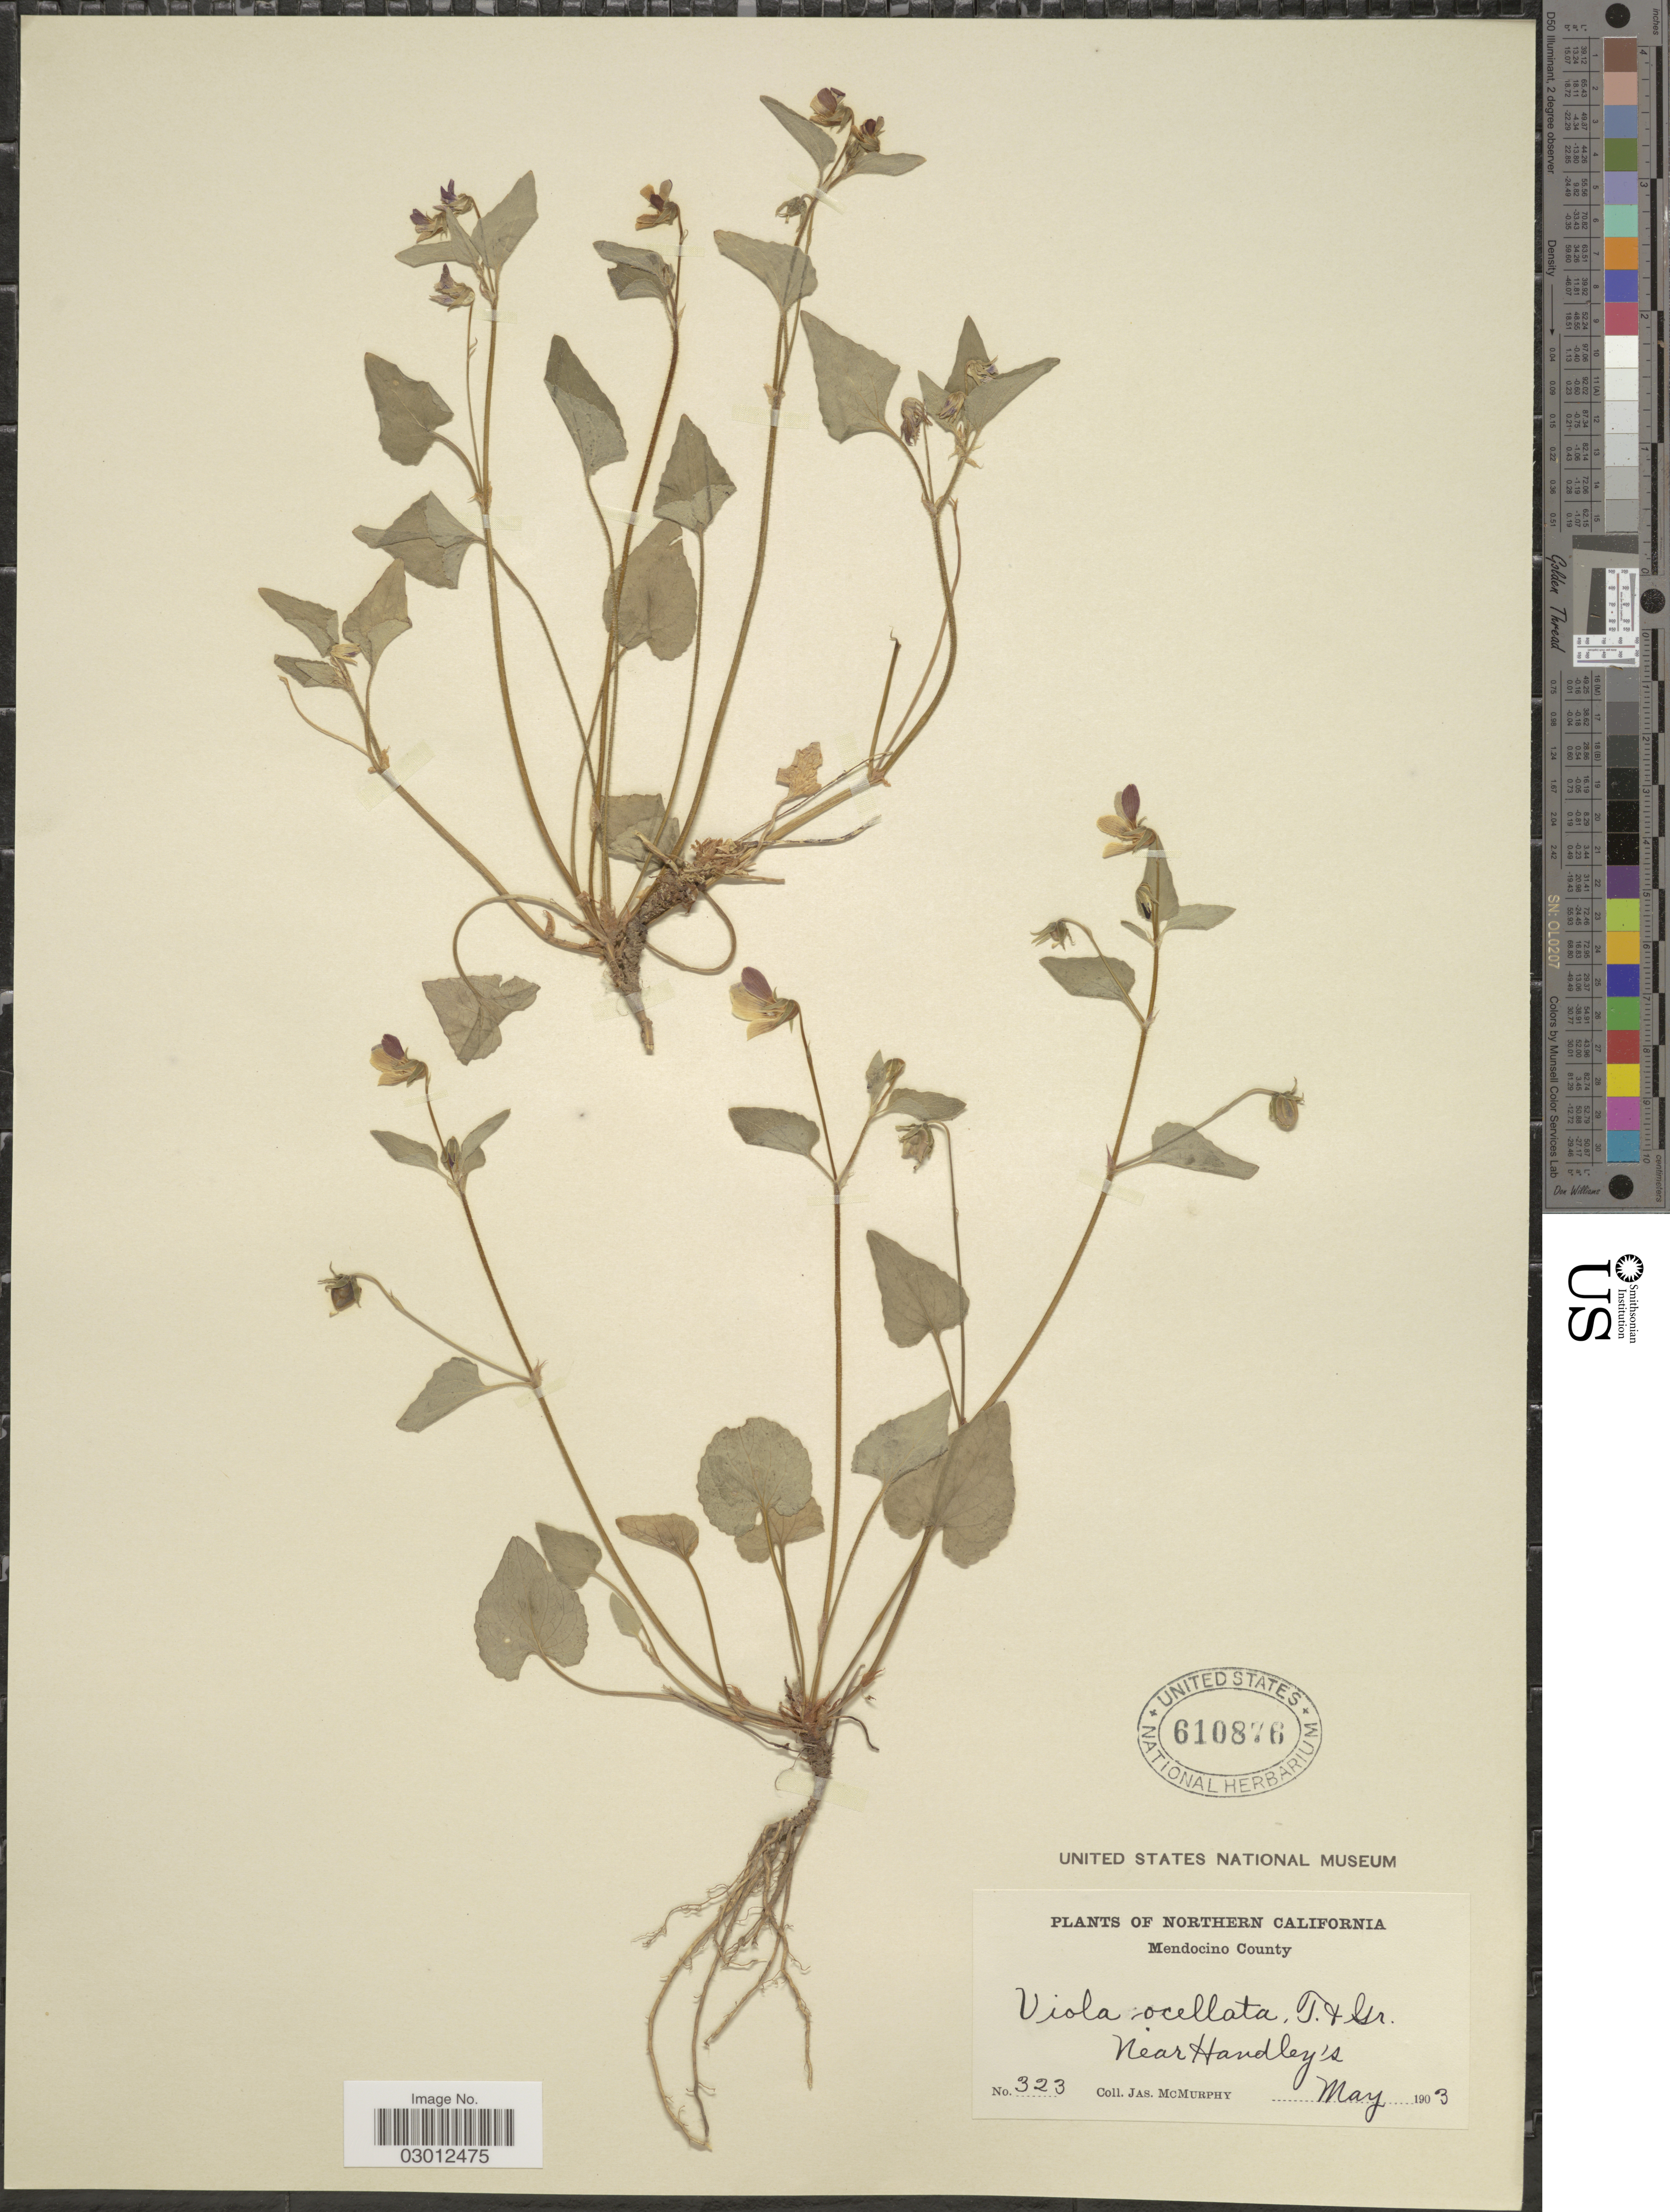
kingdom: Plantae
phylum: Tracheophyta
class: Magnoliopsida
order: Malpighiales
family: Violaceae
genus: Viola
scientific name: Viola ocellata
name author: Torr. & A. Gray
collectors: J. McMurphy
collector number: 323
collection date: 1903-05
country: United States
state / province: California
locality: Northern California. Near Handley's.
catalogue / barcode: US 610876